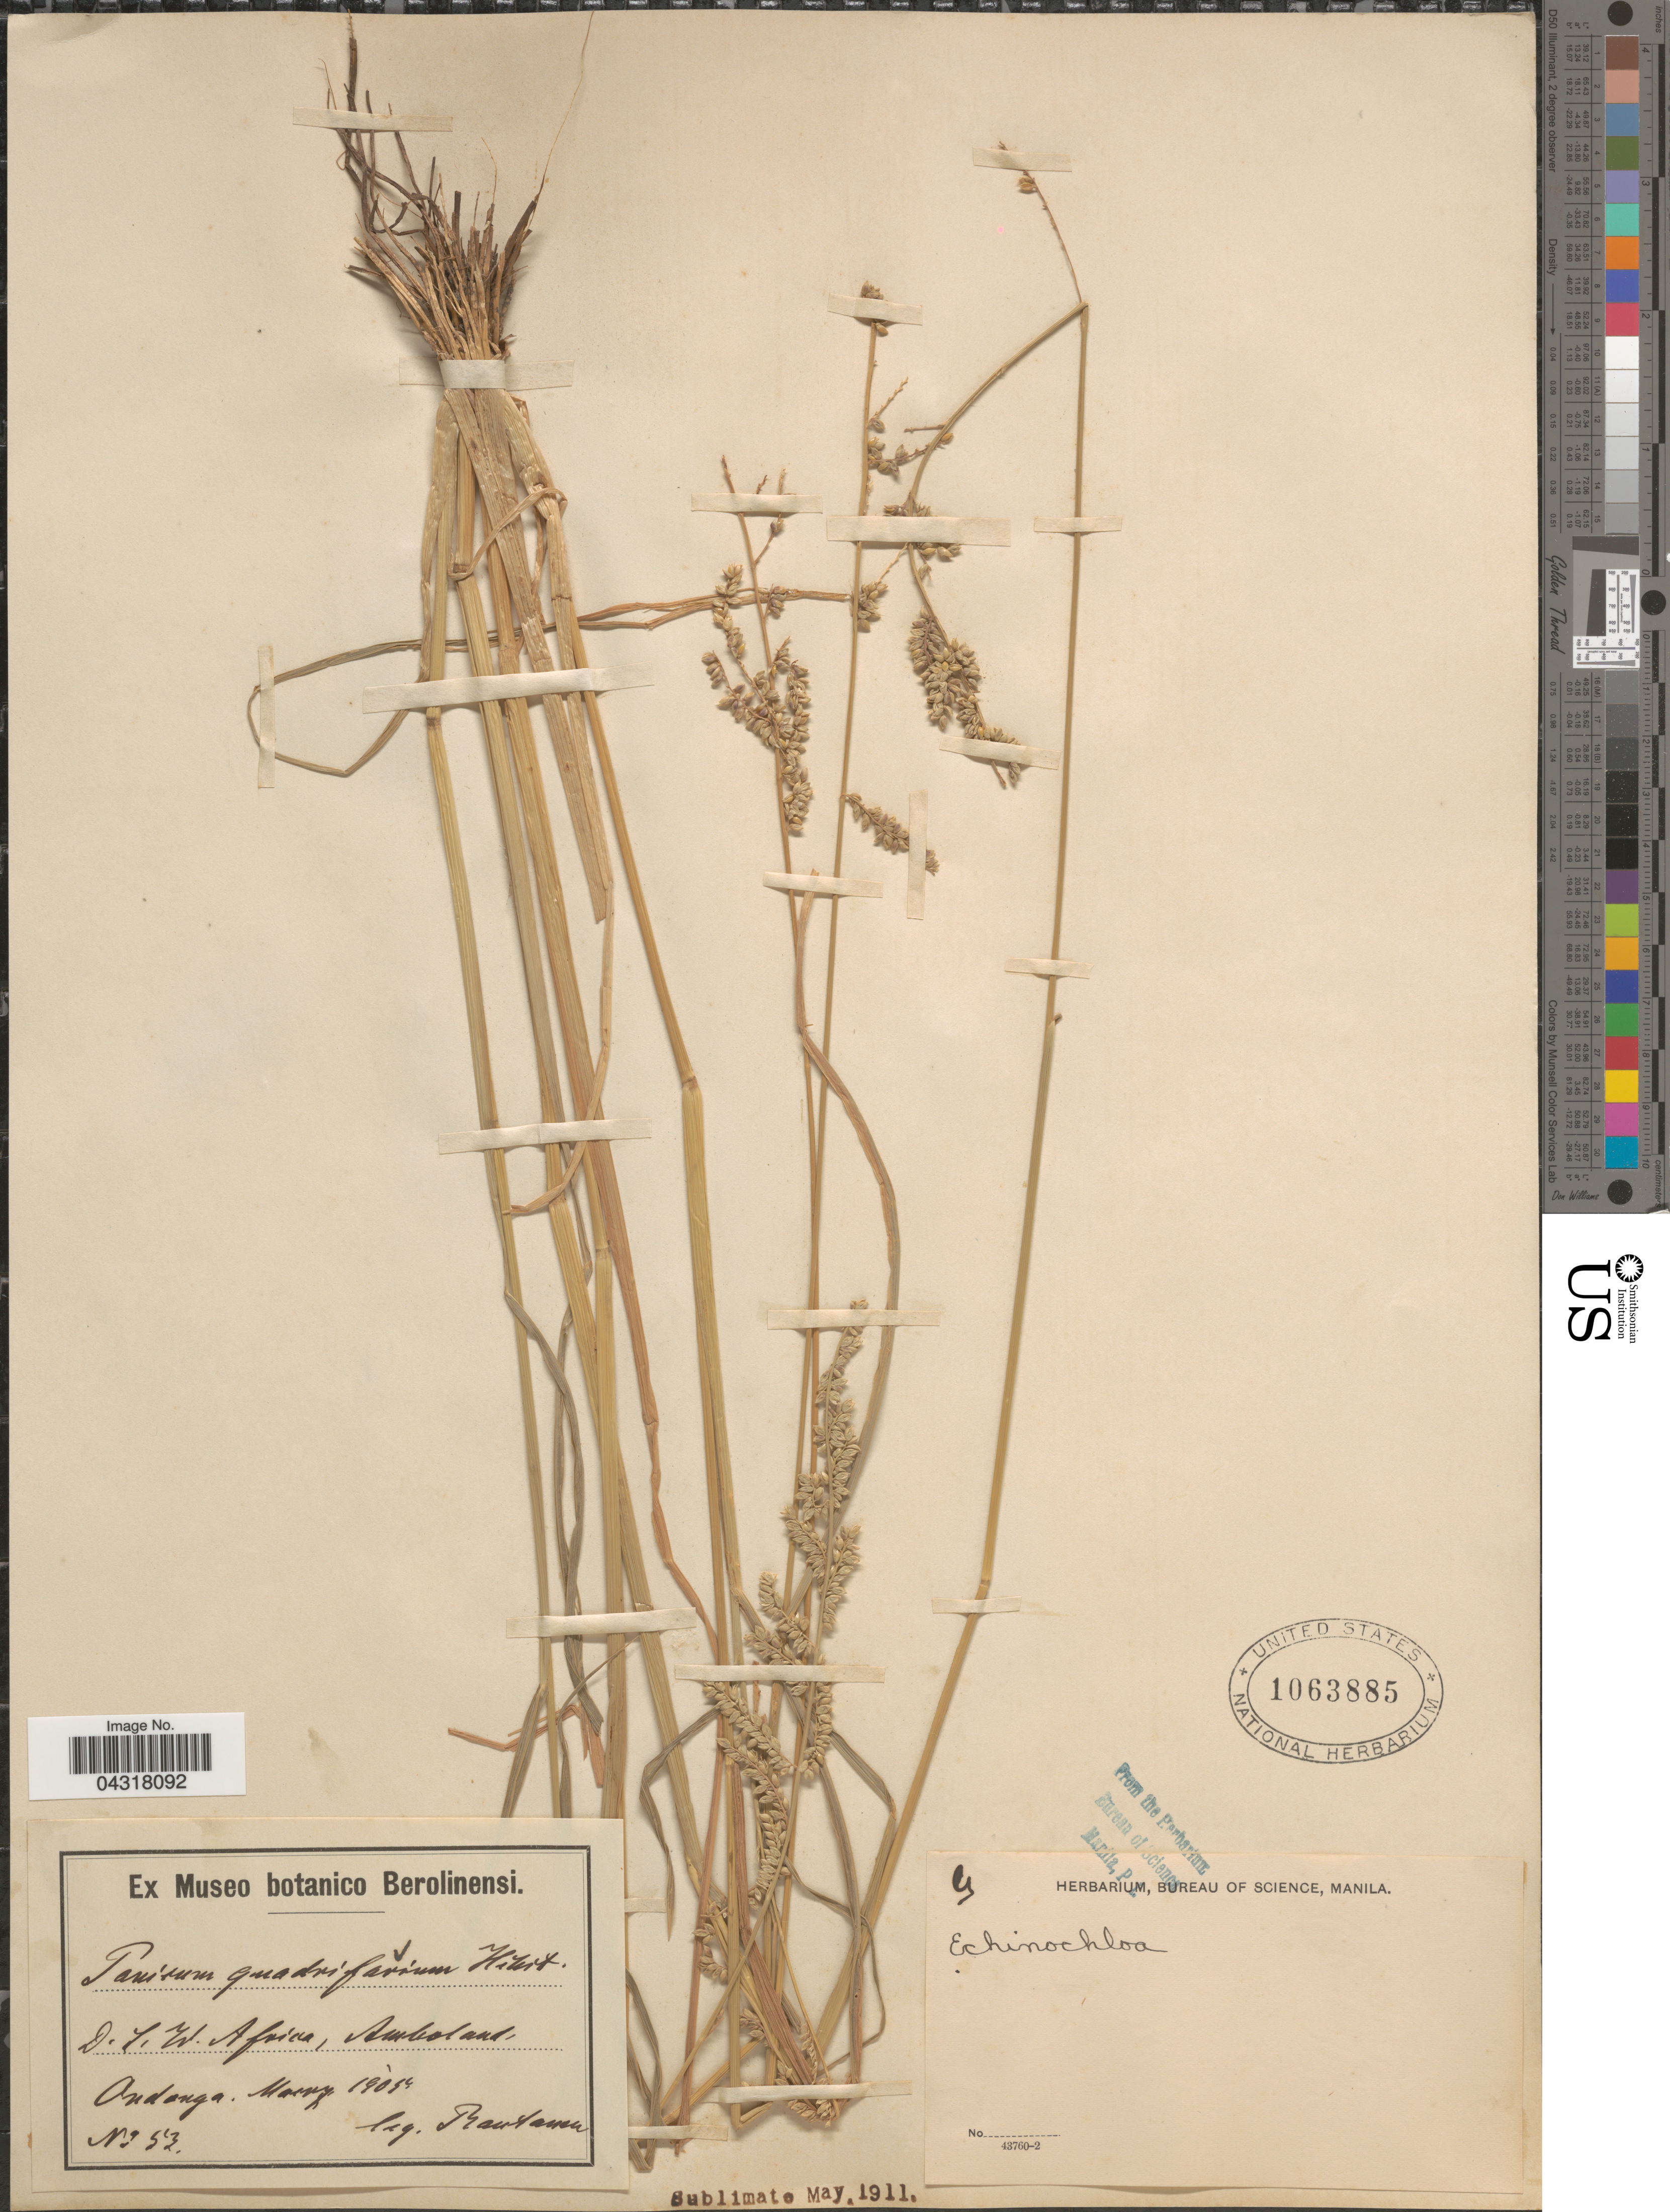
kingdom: Plantae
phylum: Tracheophyta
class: Liliopsida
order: Poales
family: Poaceae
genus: Echinochloa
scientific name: Echinochloa sp.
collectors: M. Rautenan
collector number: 53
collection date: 1905-03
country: Namibia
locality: D.L.W. Africa, Amboland, Ondanga.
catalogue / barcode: US 1063885